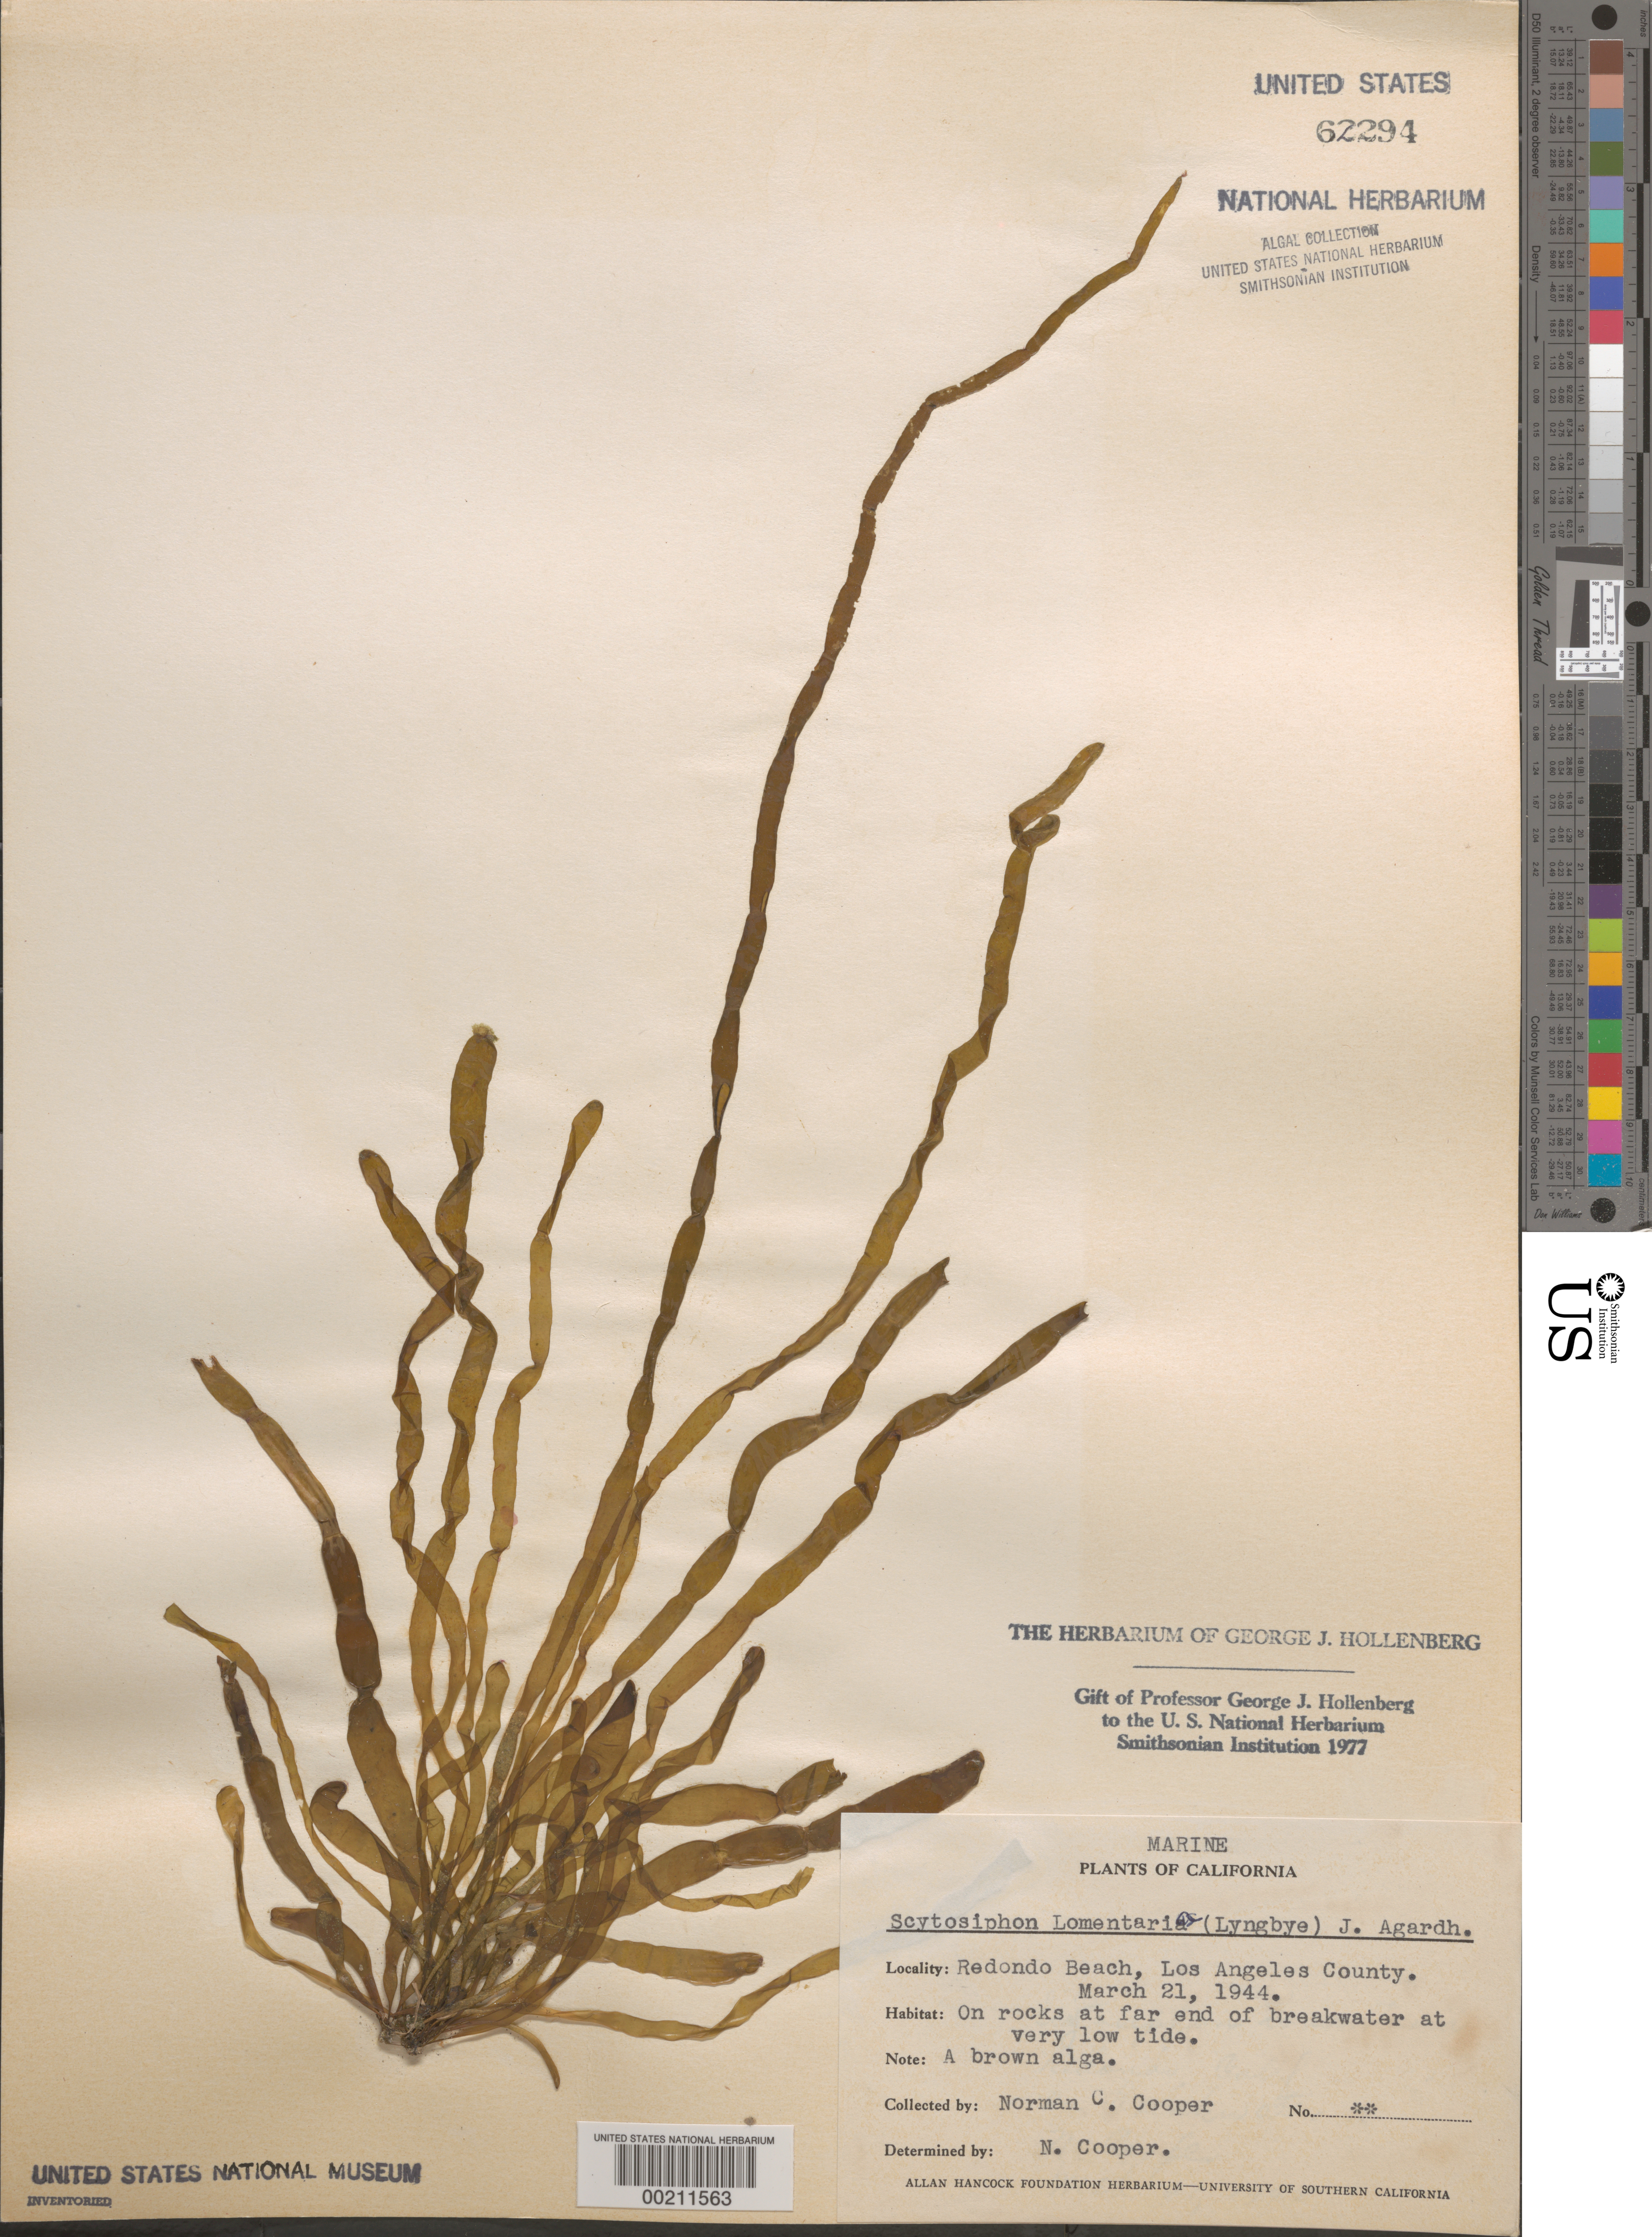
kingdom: Chromista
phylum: Ochrophyta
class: Phaeophyceae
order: Scytosiphonales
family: Scytosiphonaceae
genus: Scytosiphon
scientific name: Scytosiphon lomentaria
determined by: Cooper, N. C.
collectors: N. Cooper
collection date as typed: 21 Mar 1944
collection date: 1944-03-21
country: United States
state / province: California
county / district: Los Angeles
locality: Redondo Beach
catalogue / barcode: US 62294